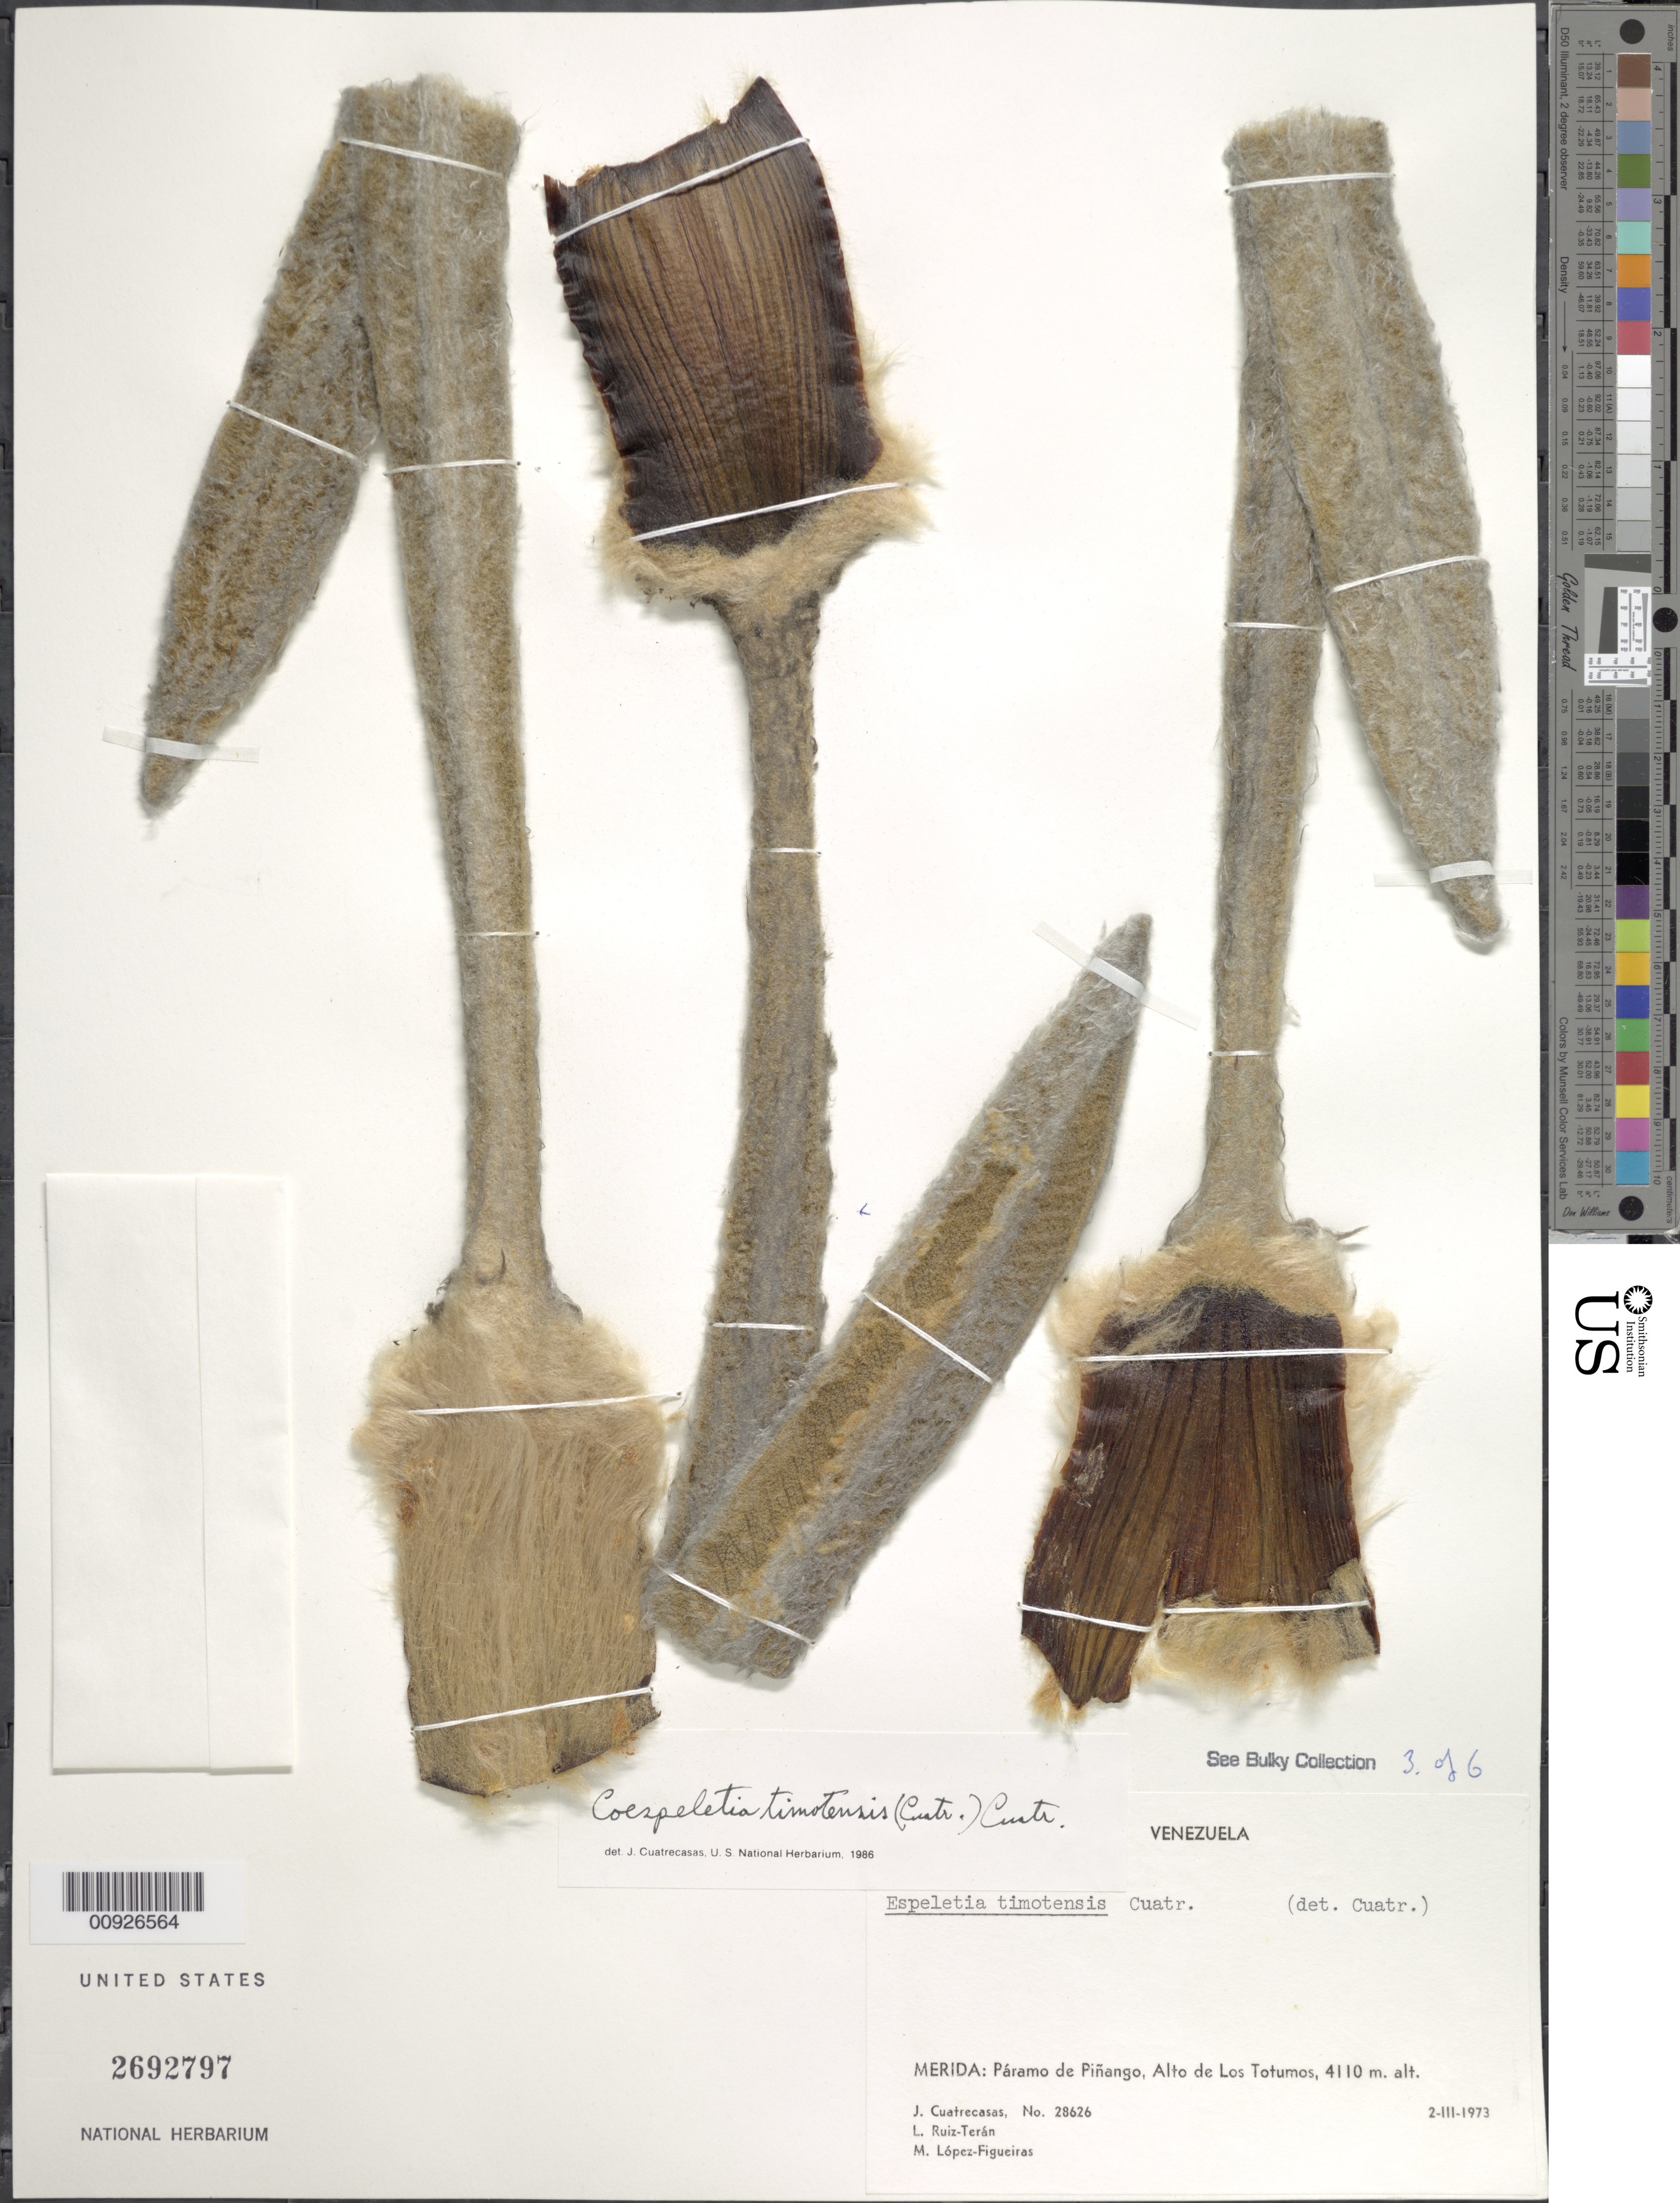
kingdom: Plantae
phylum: Tracheophyta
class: Magnoliopsida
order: Asterales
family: Asteraceae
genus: Coespeletia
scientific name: Coespeletia timotensis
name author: (Cuatrec.) Cuatrec.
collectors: J. Cuatrecasas, L. E. Ruíz-Terán & M. López Figueiras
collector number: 28626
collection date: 1973-03-02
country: Venezuela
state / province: Mérida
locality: Páramo de Piñango. Alto de los Totumos.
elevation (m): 4110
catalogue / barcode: US 2692797